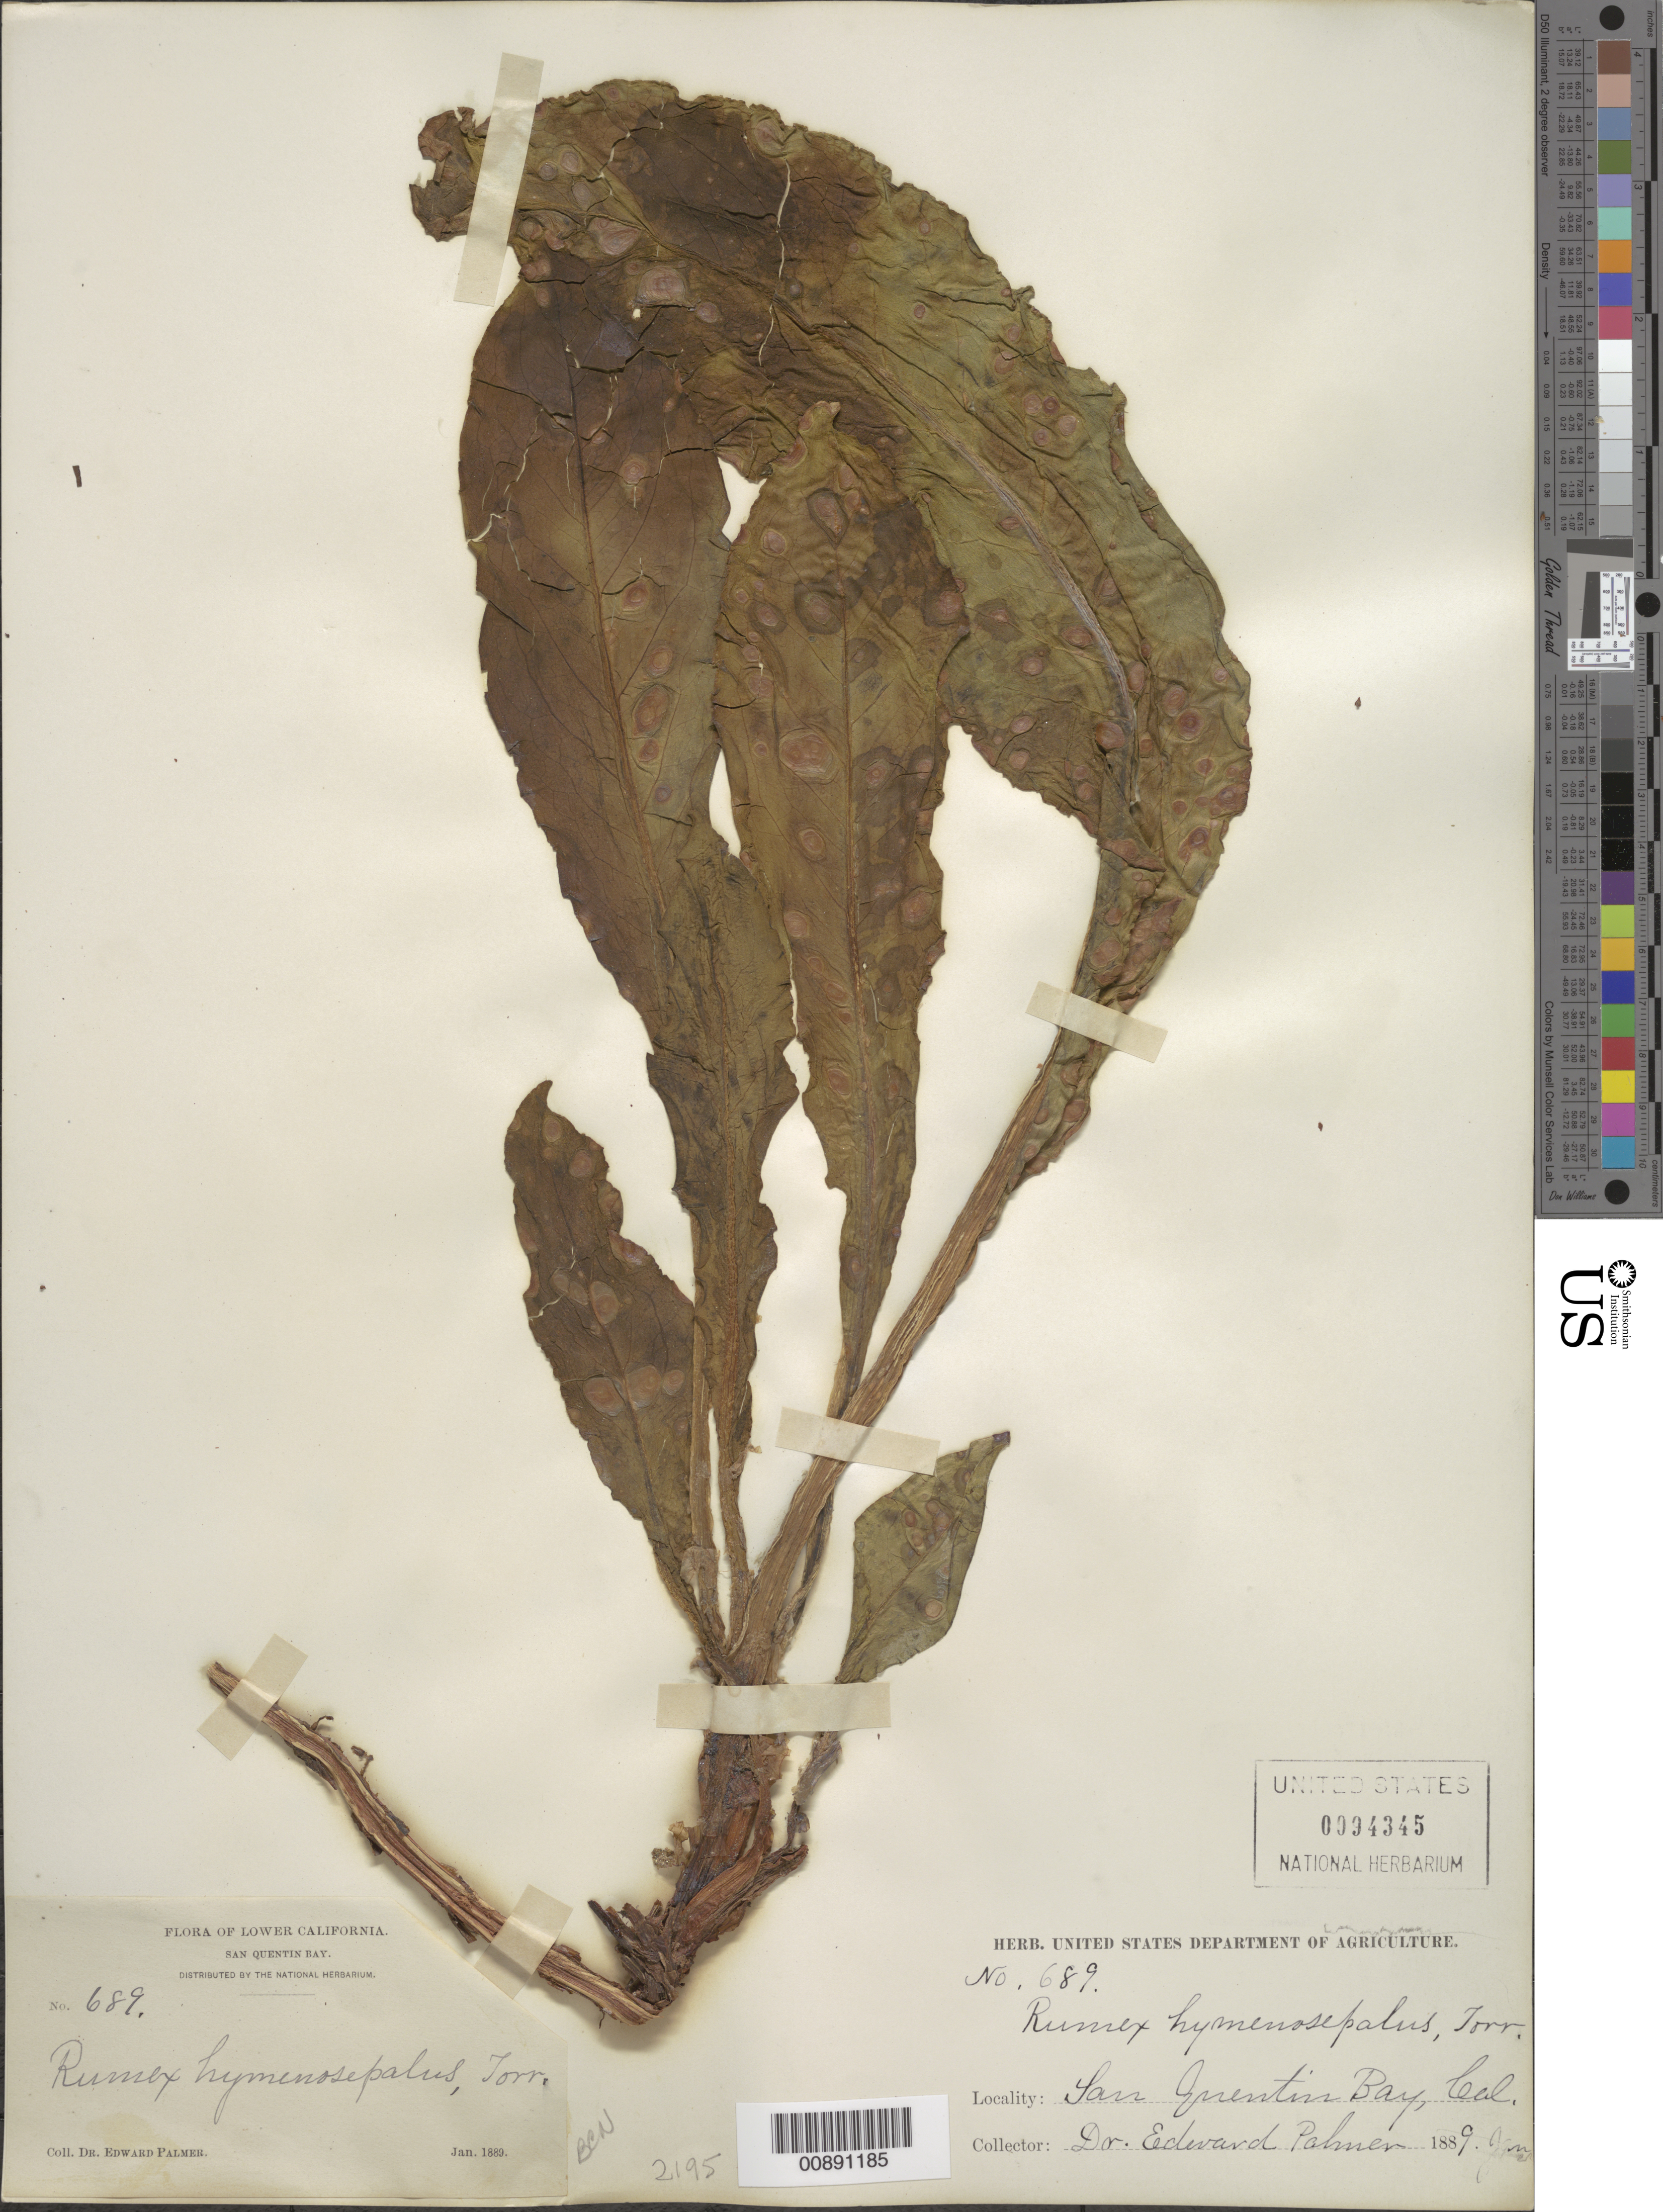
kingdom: Plantae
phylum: Tracheophyta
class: Magnoliopsida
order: Caryophyllales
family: Polygonaceae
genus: Rumex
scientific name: Rumex hymenosepalus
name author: Torr.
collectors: E. Palmer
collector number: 689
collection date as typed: Jan 1889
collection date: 1889-01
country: Mexico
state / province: Baja California Norte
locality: San Quentin Bay, Baja California.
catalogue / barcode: US 94345